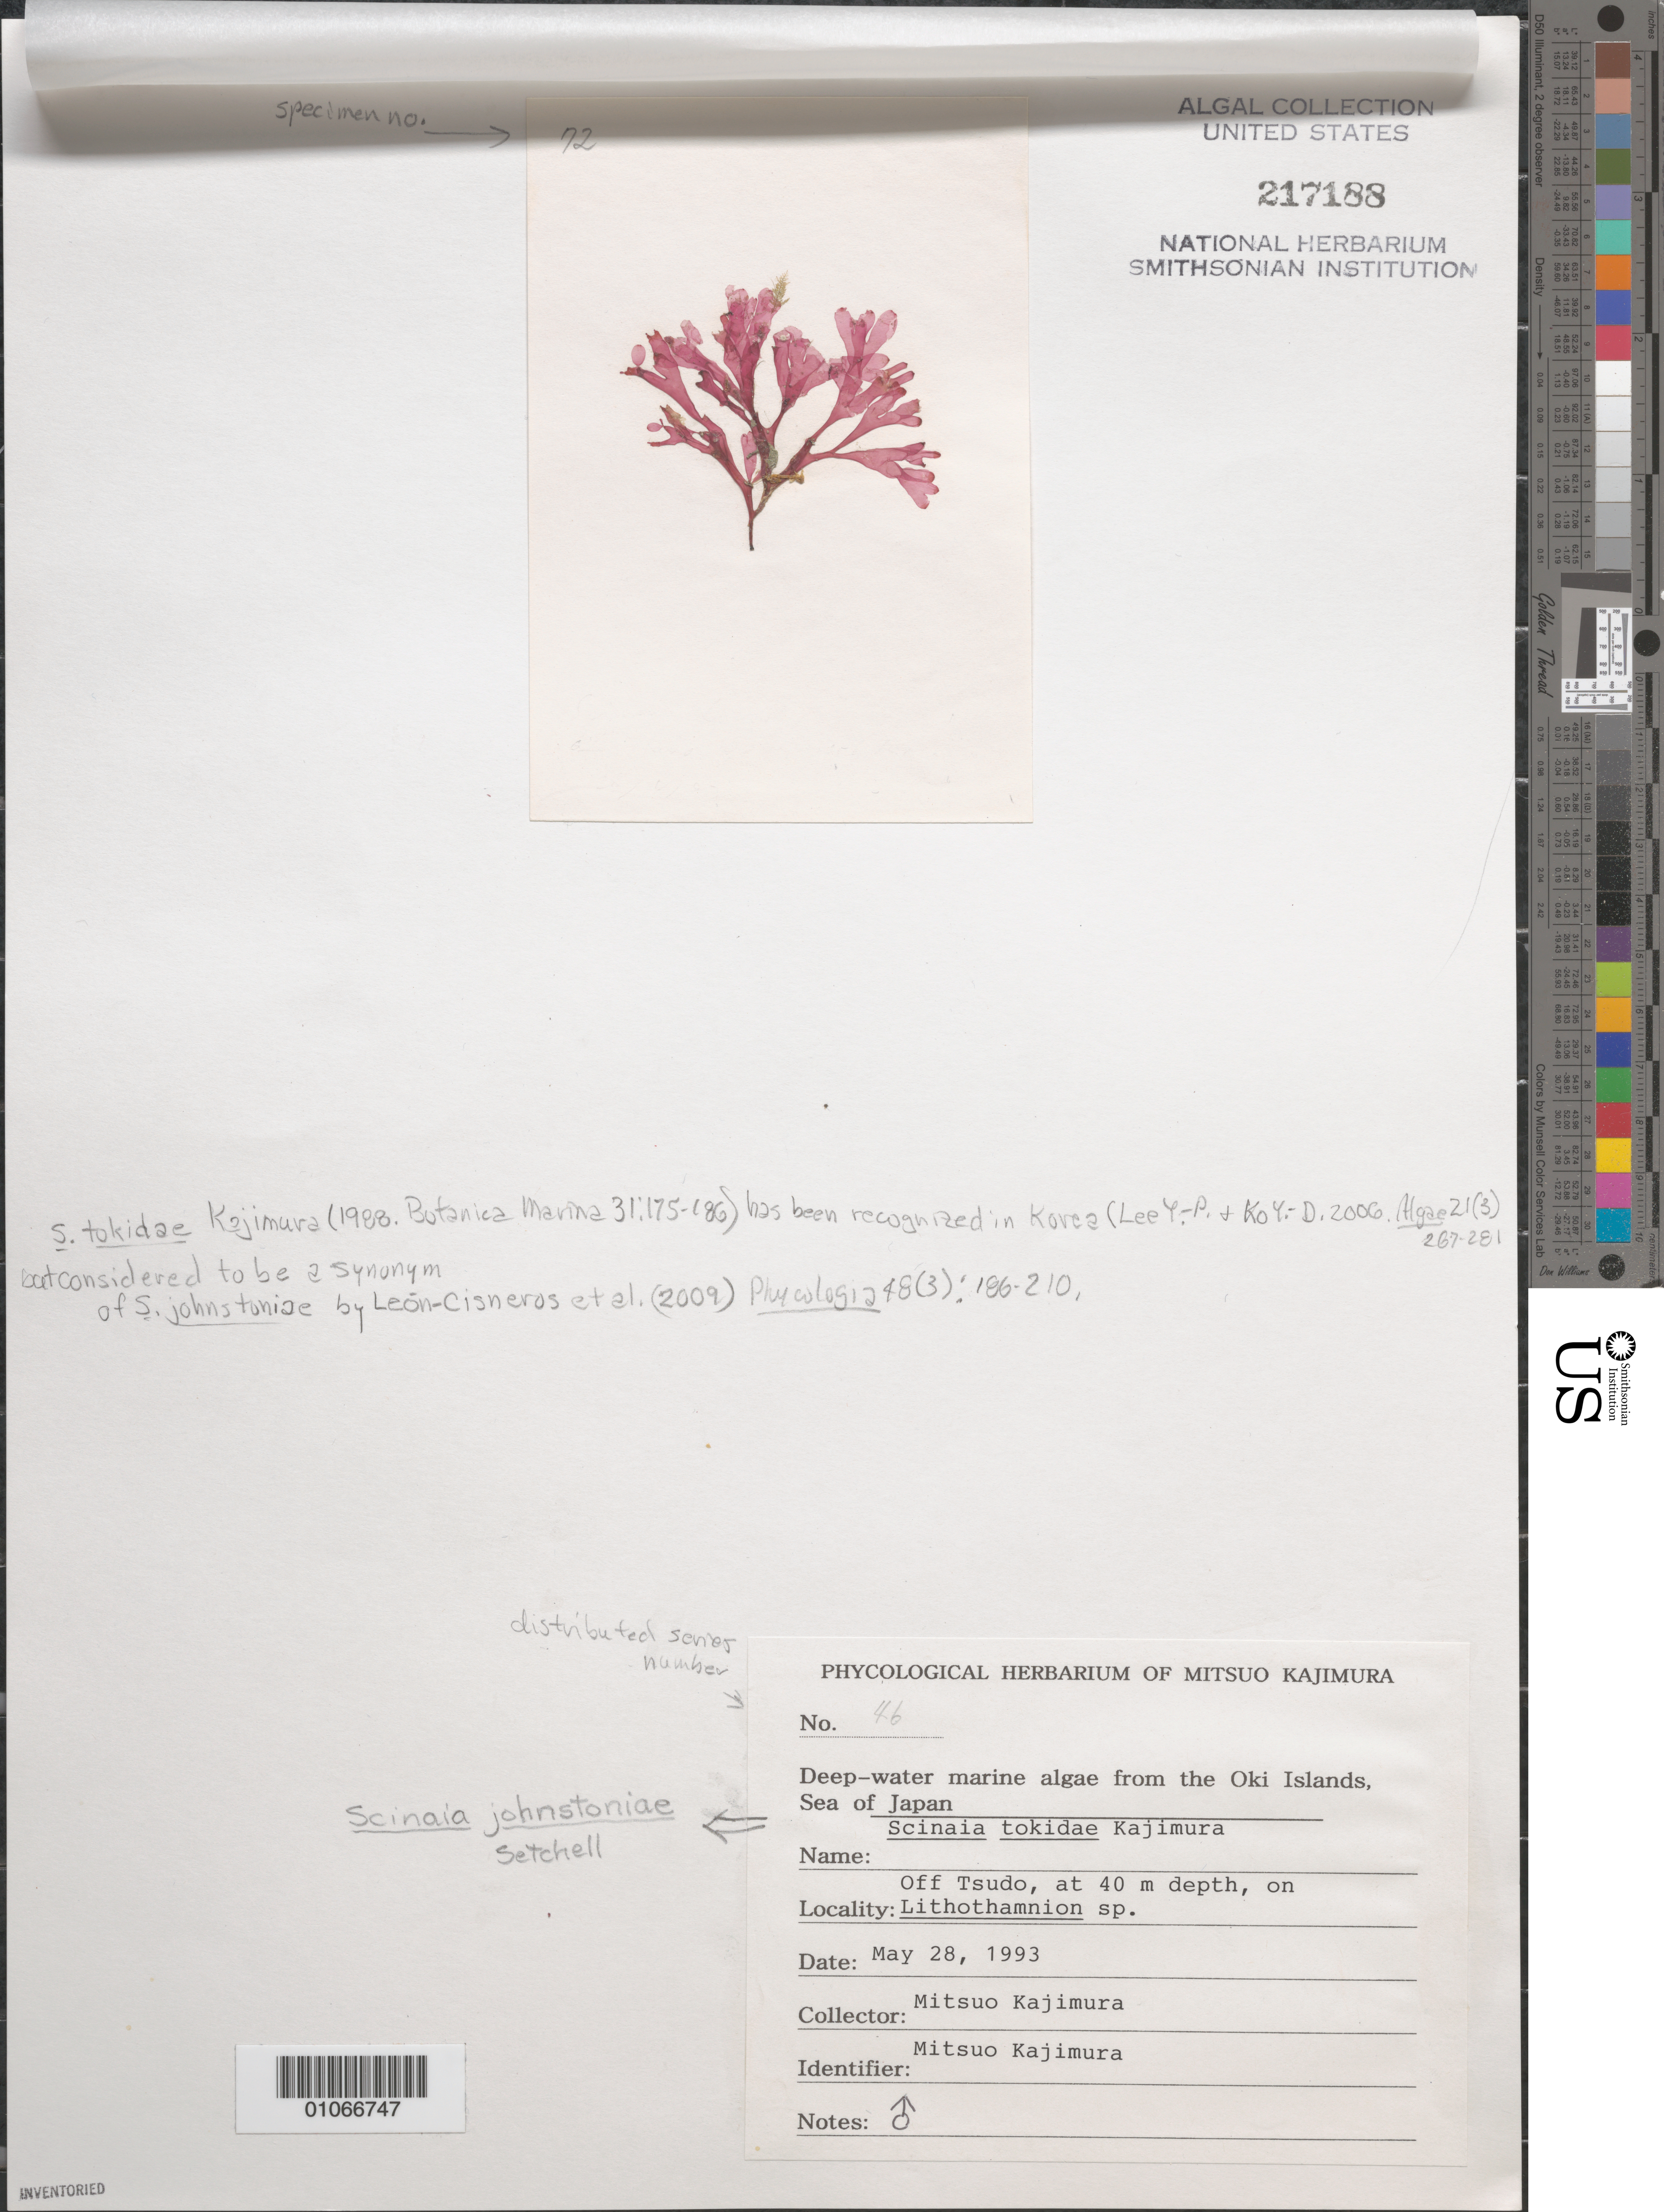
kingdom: Plantae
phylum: Rhodophyta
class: Florideophyceae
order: Nemaliales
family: Scinaiaceae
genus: Scinaia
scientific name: Scinaia johnstoniae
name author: Setch.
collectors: M. Kajimura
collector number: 46 & specimen 72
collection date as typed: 28 May 1993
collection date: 1993-05-28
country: Japan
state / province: Simane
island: Oki Is.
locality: Off Tsudo [village], Sea of Japan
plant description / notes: Phycologial Herbarium of Mitsuo Kajimura, Deep-water marine algae from the Oki Islands, Sea of Japan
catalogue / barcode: US 217188